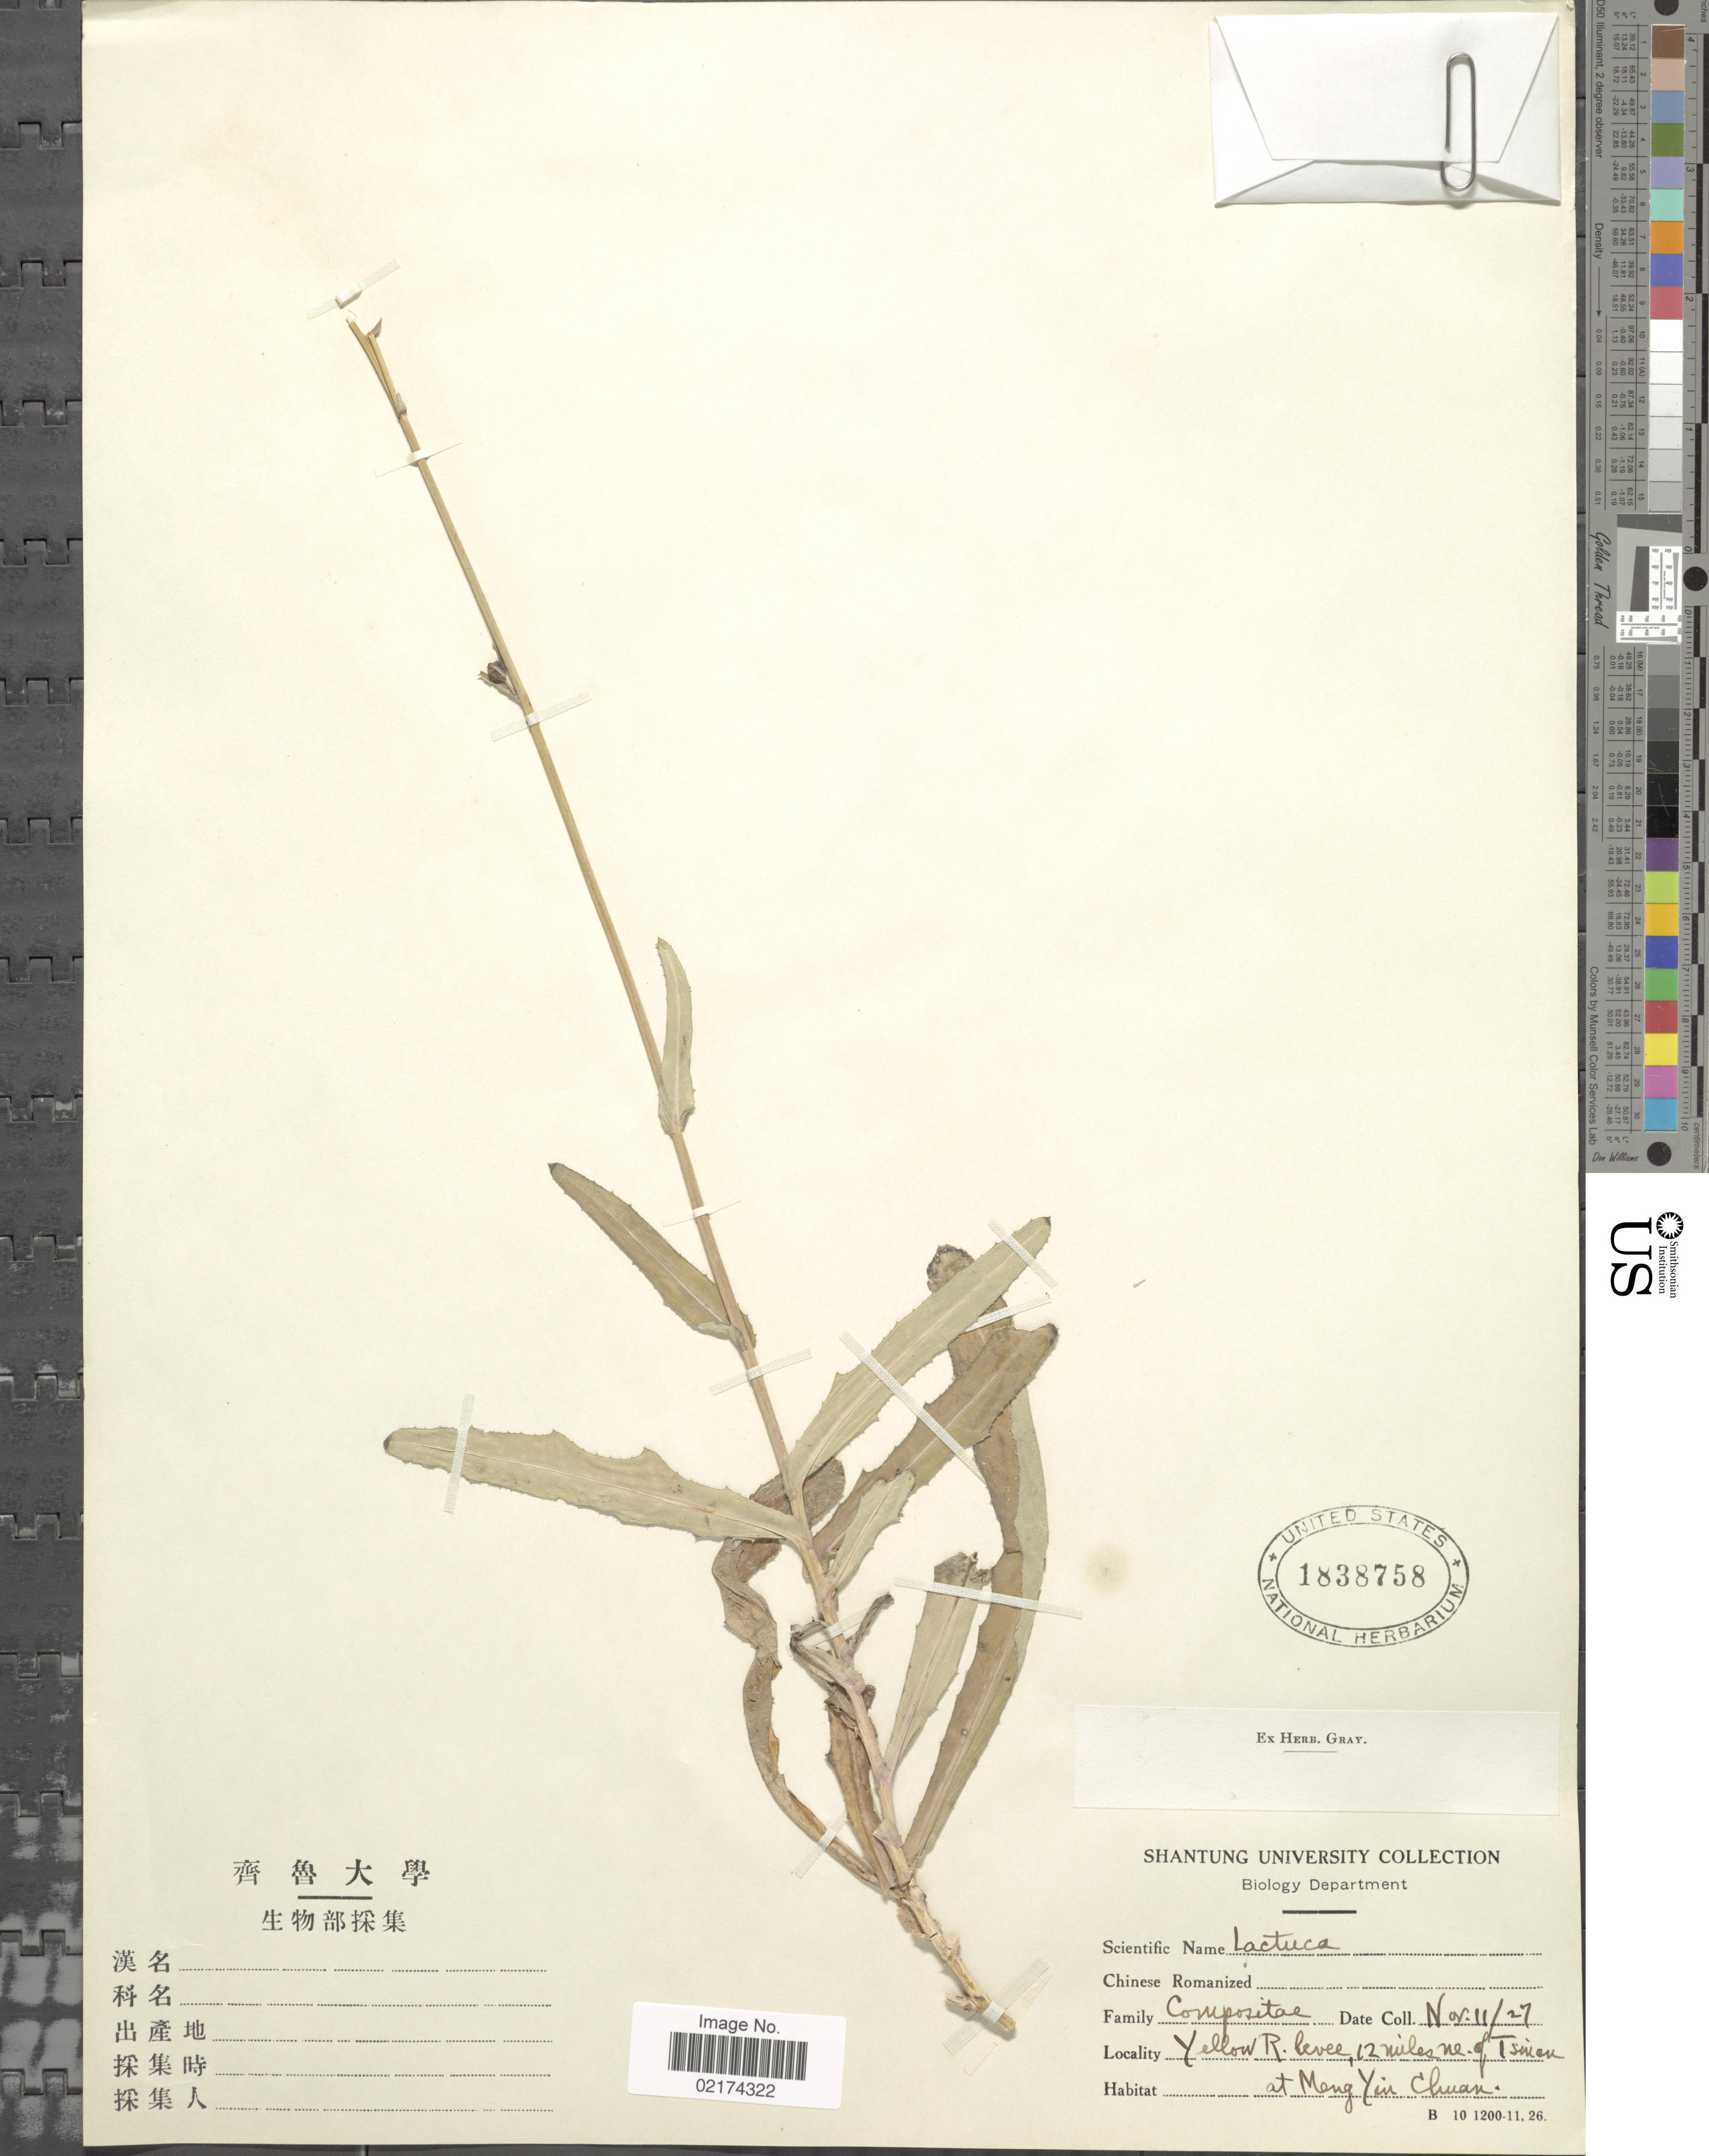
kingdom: Plantae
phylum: Tracheophyta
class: Magnoliopsida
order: Asterales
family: Asteraceae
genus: Lactuca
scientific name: Lactuca sp.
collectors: Shantung University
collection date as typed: Transcribed d/m/y: 11/11/27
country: China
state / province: Shandong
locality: Yellow R. levee [interpreted], 12 miles ne, of Tsinan at Meng Yin Chuan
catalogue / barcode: US 1838758